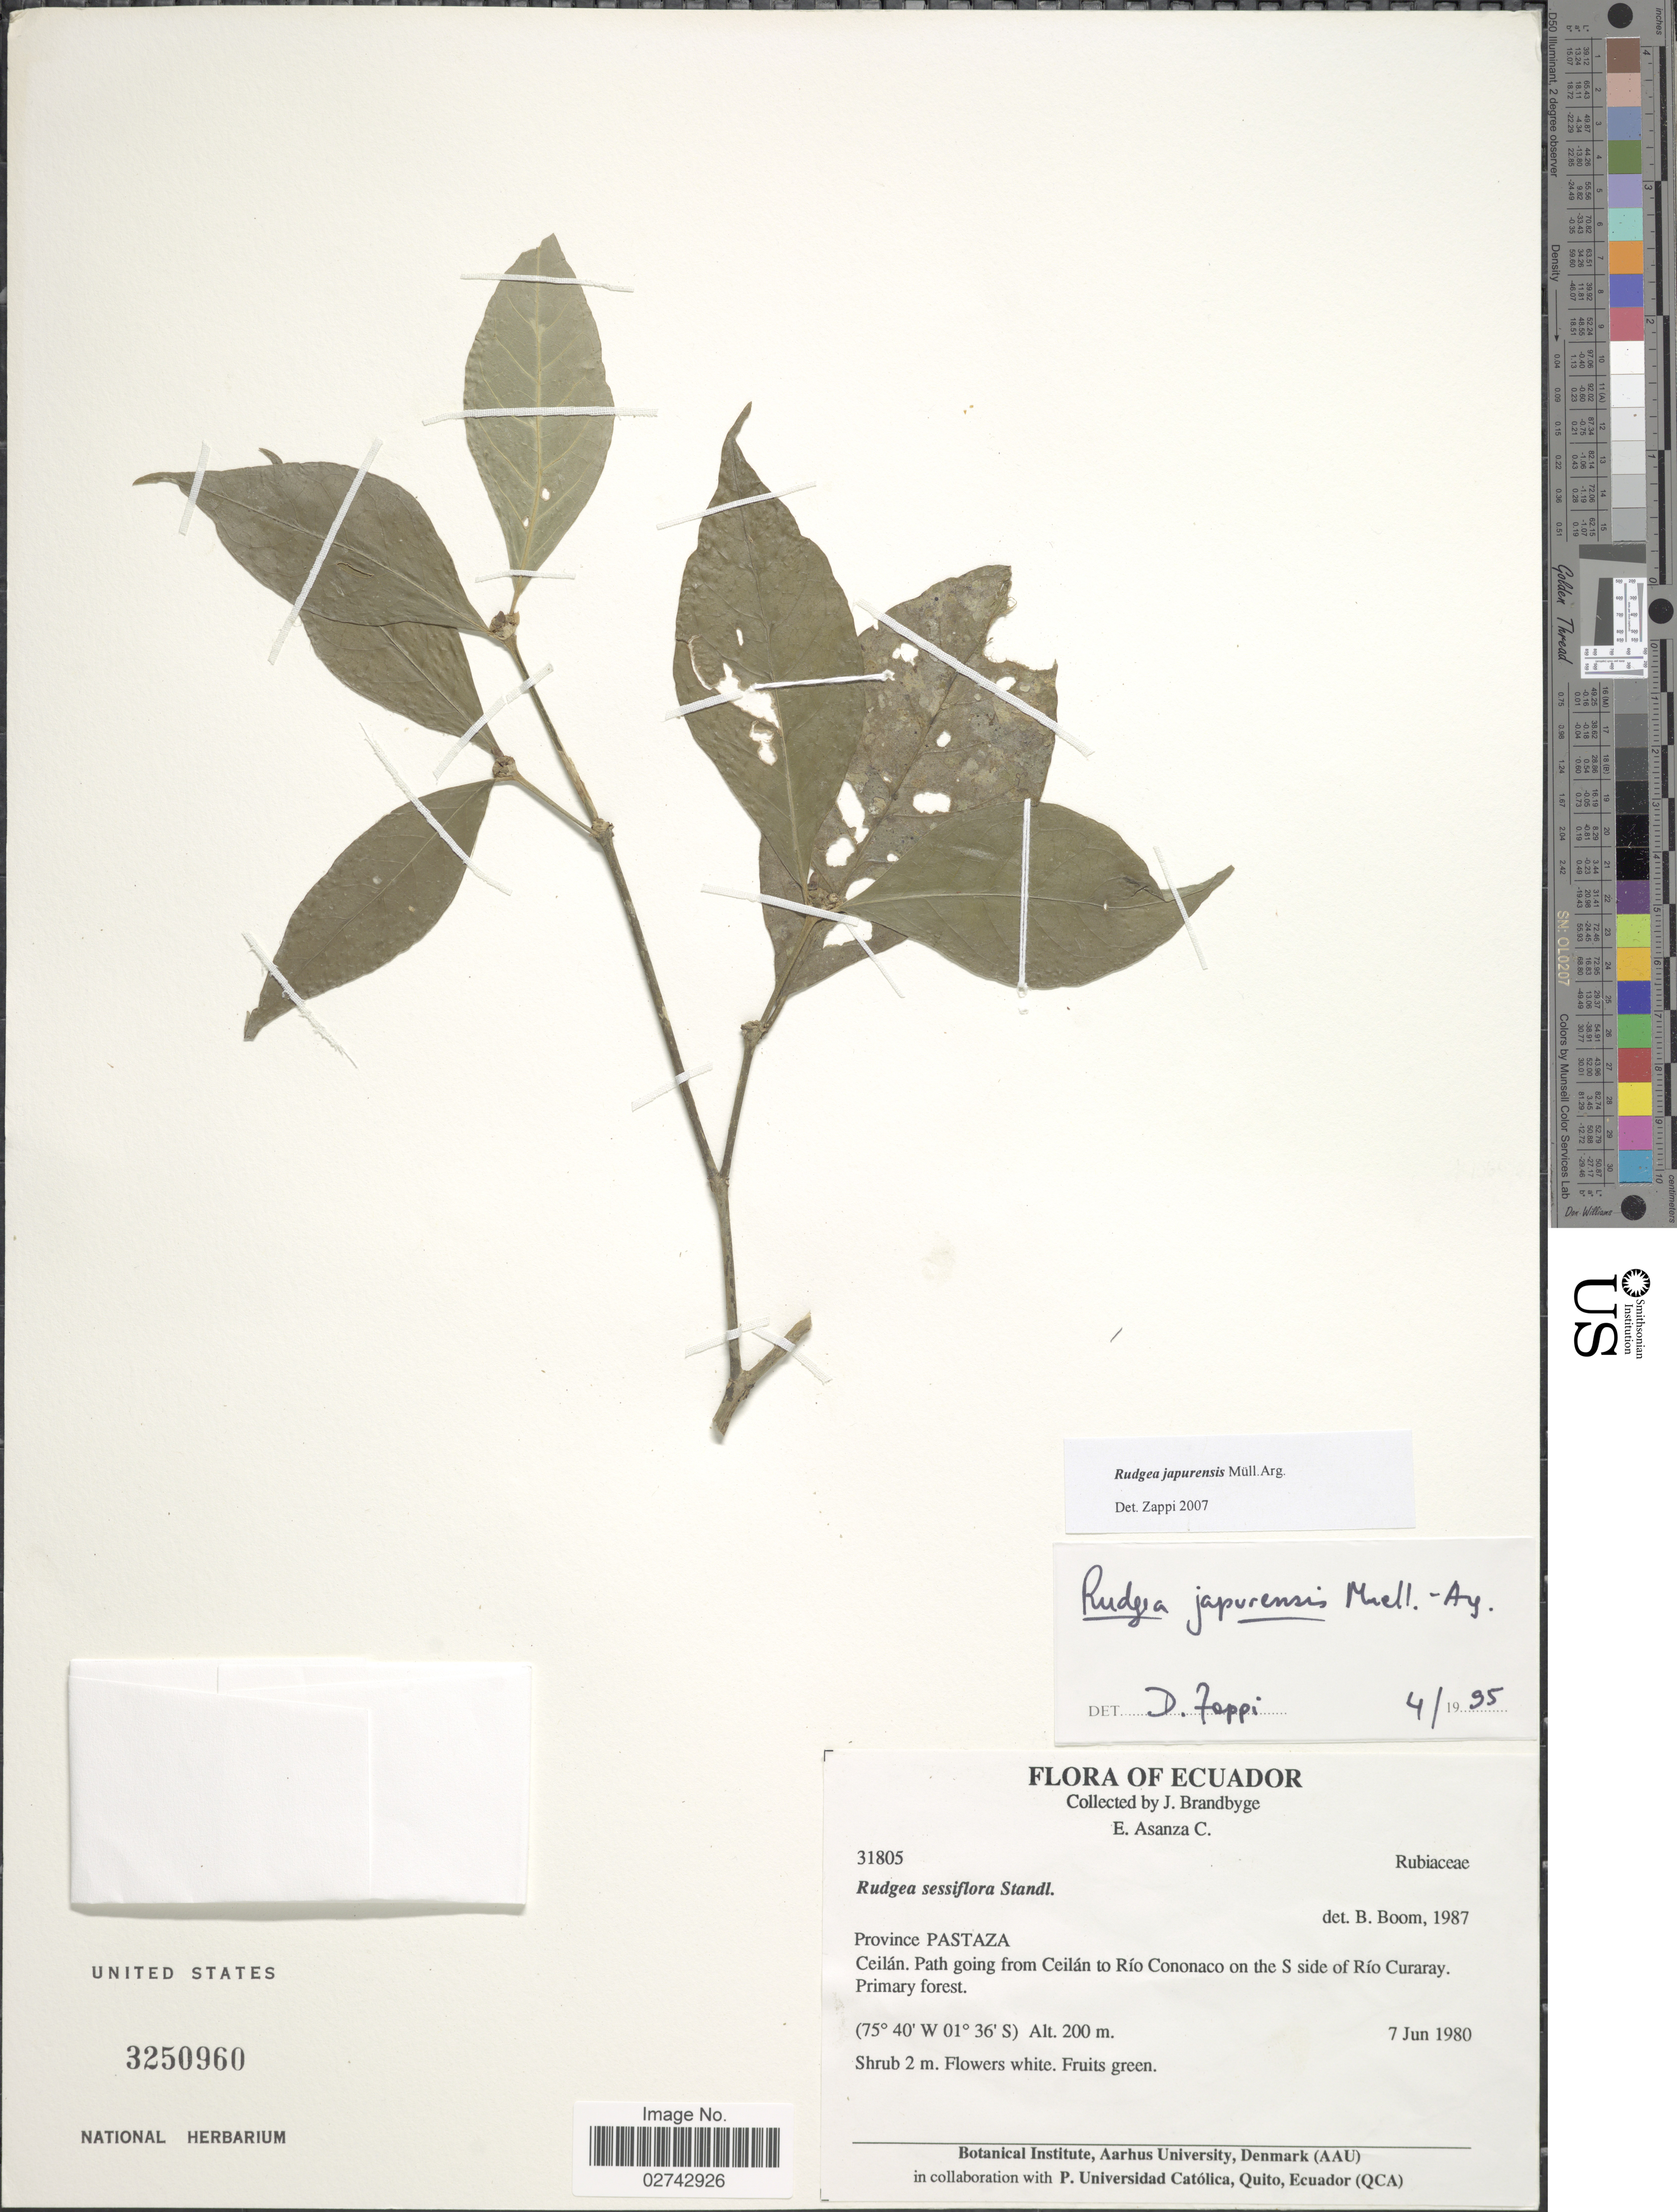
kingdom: Plantae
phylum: Tracheophyta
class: Magnoliopsida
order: Gentianales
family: Rubiaceae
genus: Rudgea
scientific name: Rudgea japurensis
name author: Müll. Arg.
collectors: J. Brandbyge & E. Asanza C.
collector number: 31805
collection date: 1980-06-07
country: Ecuador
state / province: Pastaza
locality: Ceilan. Path going from Ceilan to Rio Cononaco on the S side of Rio Curaray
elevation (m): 200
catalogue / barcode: US 3250960